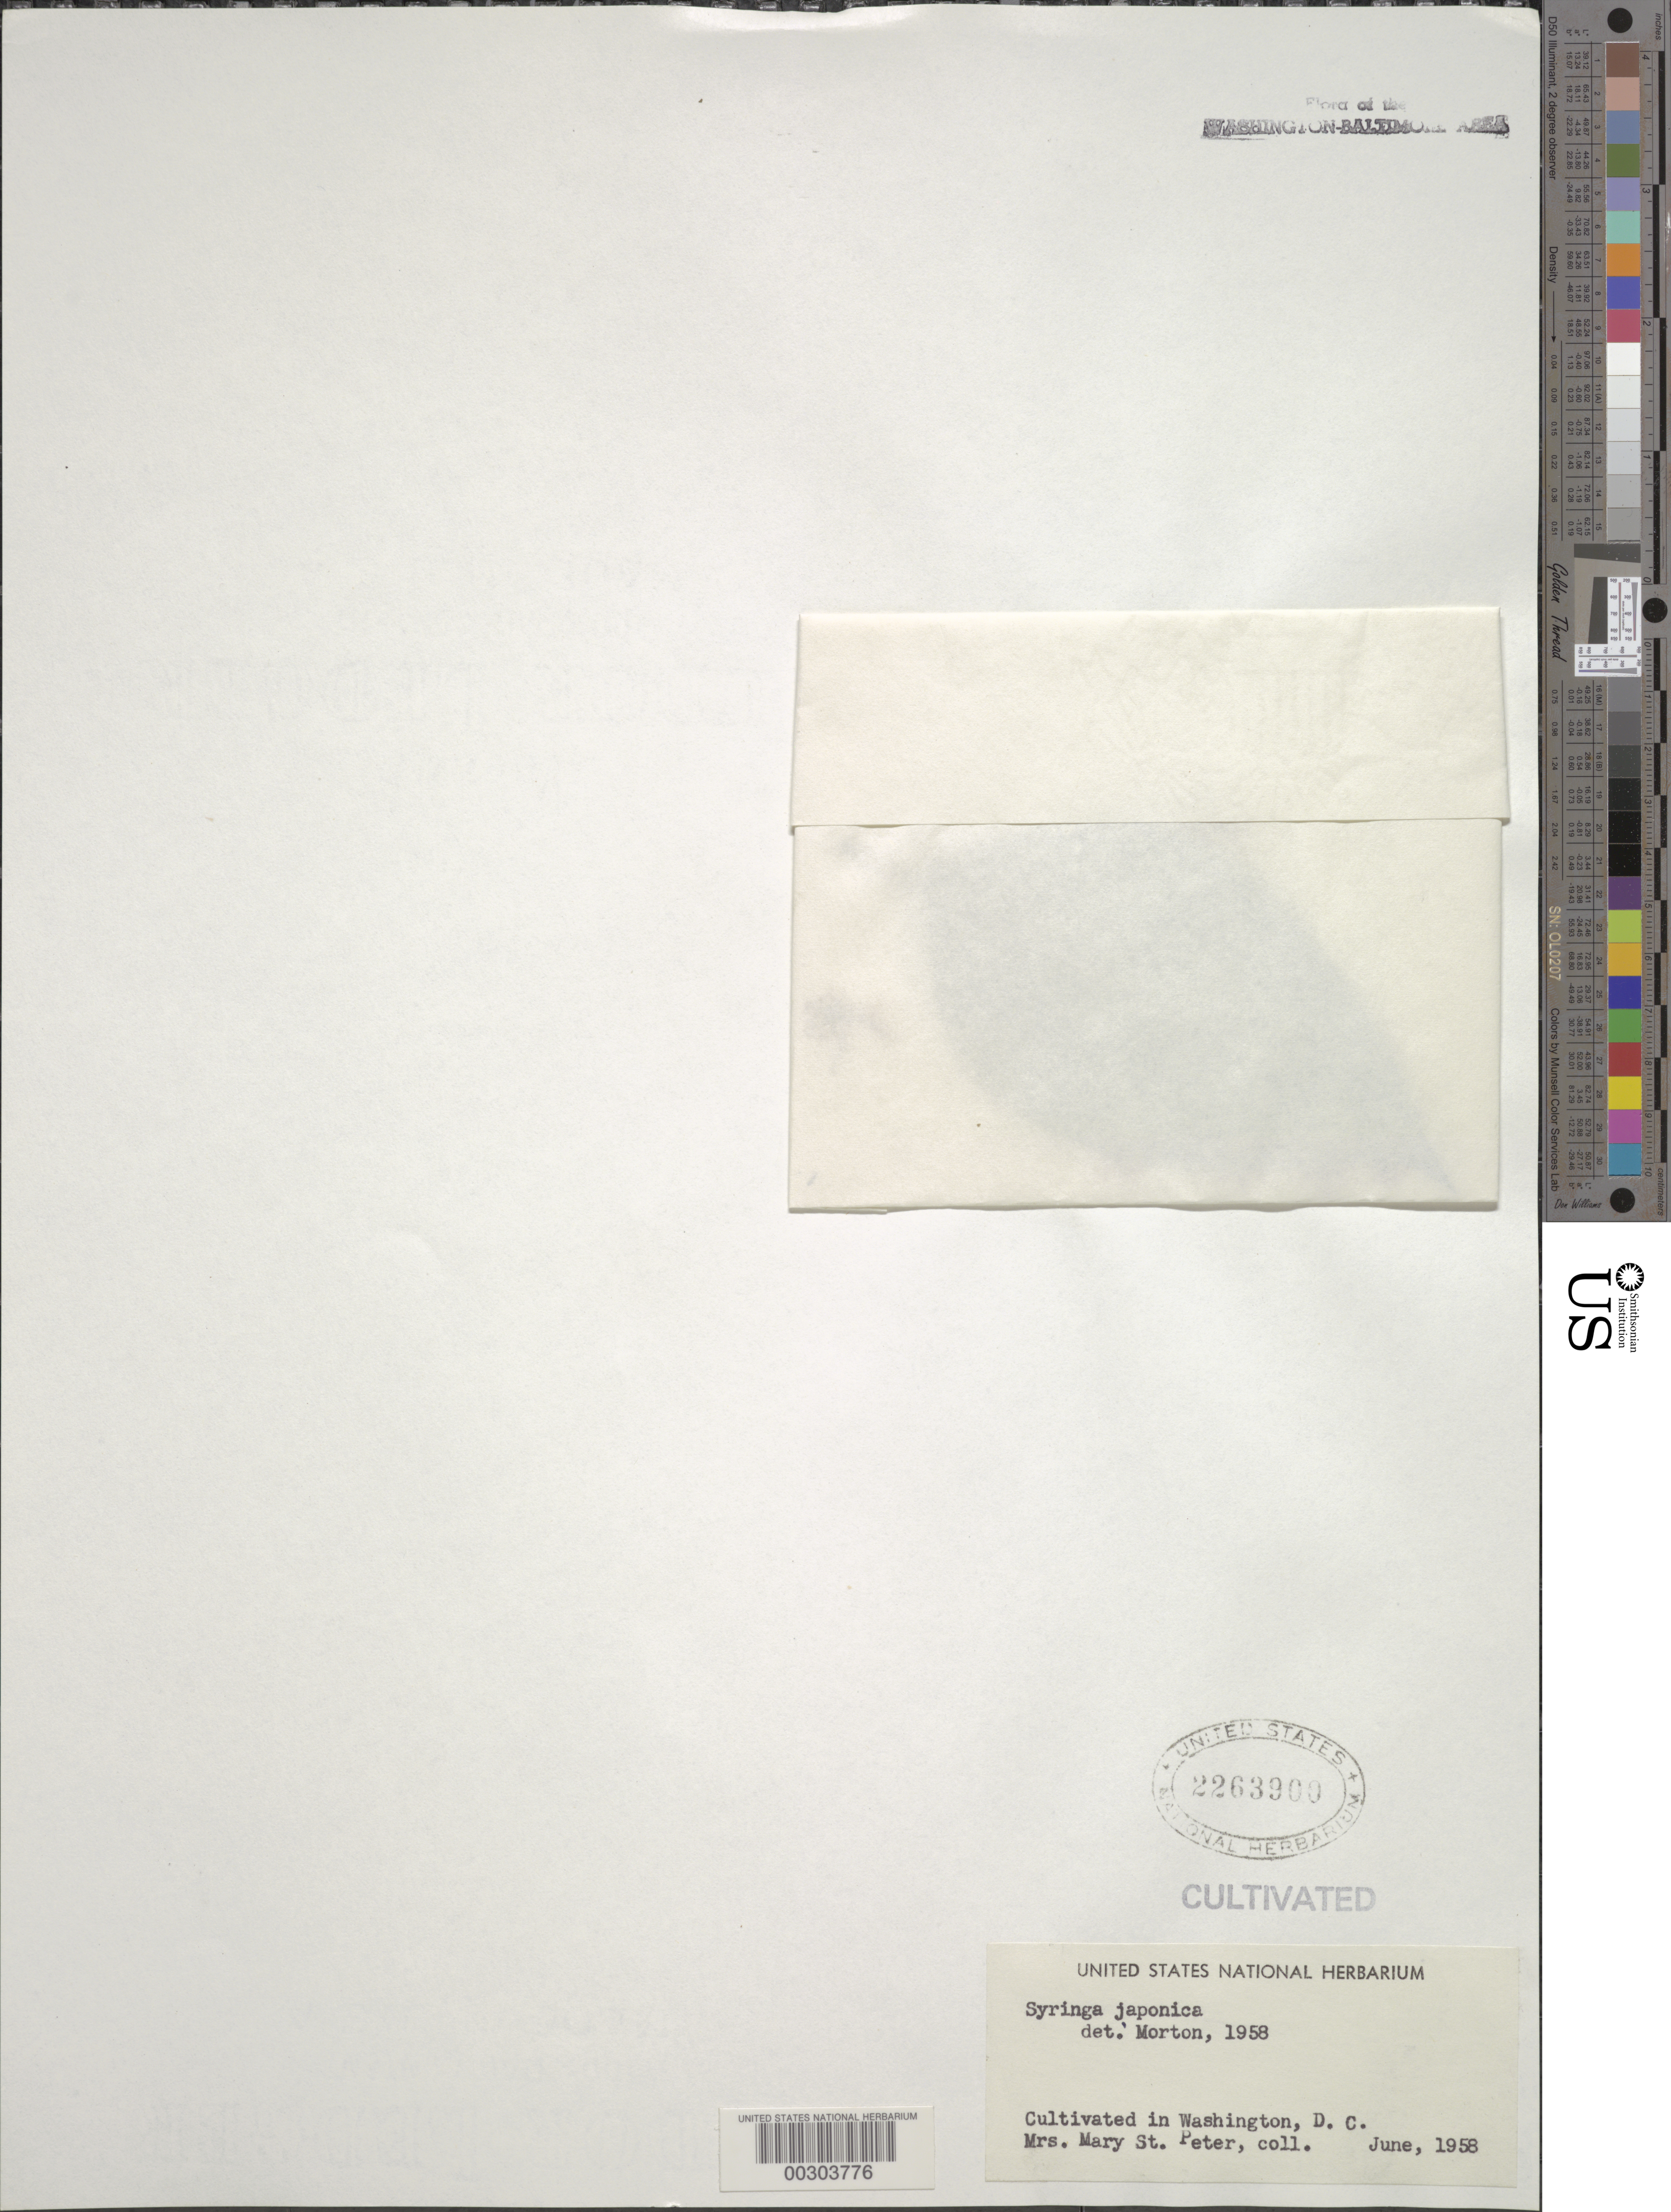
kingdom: Plantae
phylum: Tracheophyta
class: Magnoliopsida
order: Lamiales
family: Oleaceae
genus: Syringa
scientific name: Syringa japonica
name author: (Maxim.) Decne.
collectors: M. St. Peter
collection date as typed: Jun 1958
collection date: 1958-06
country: United States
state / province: District of Columbia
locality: Washington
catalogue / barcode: US 2263900